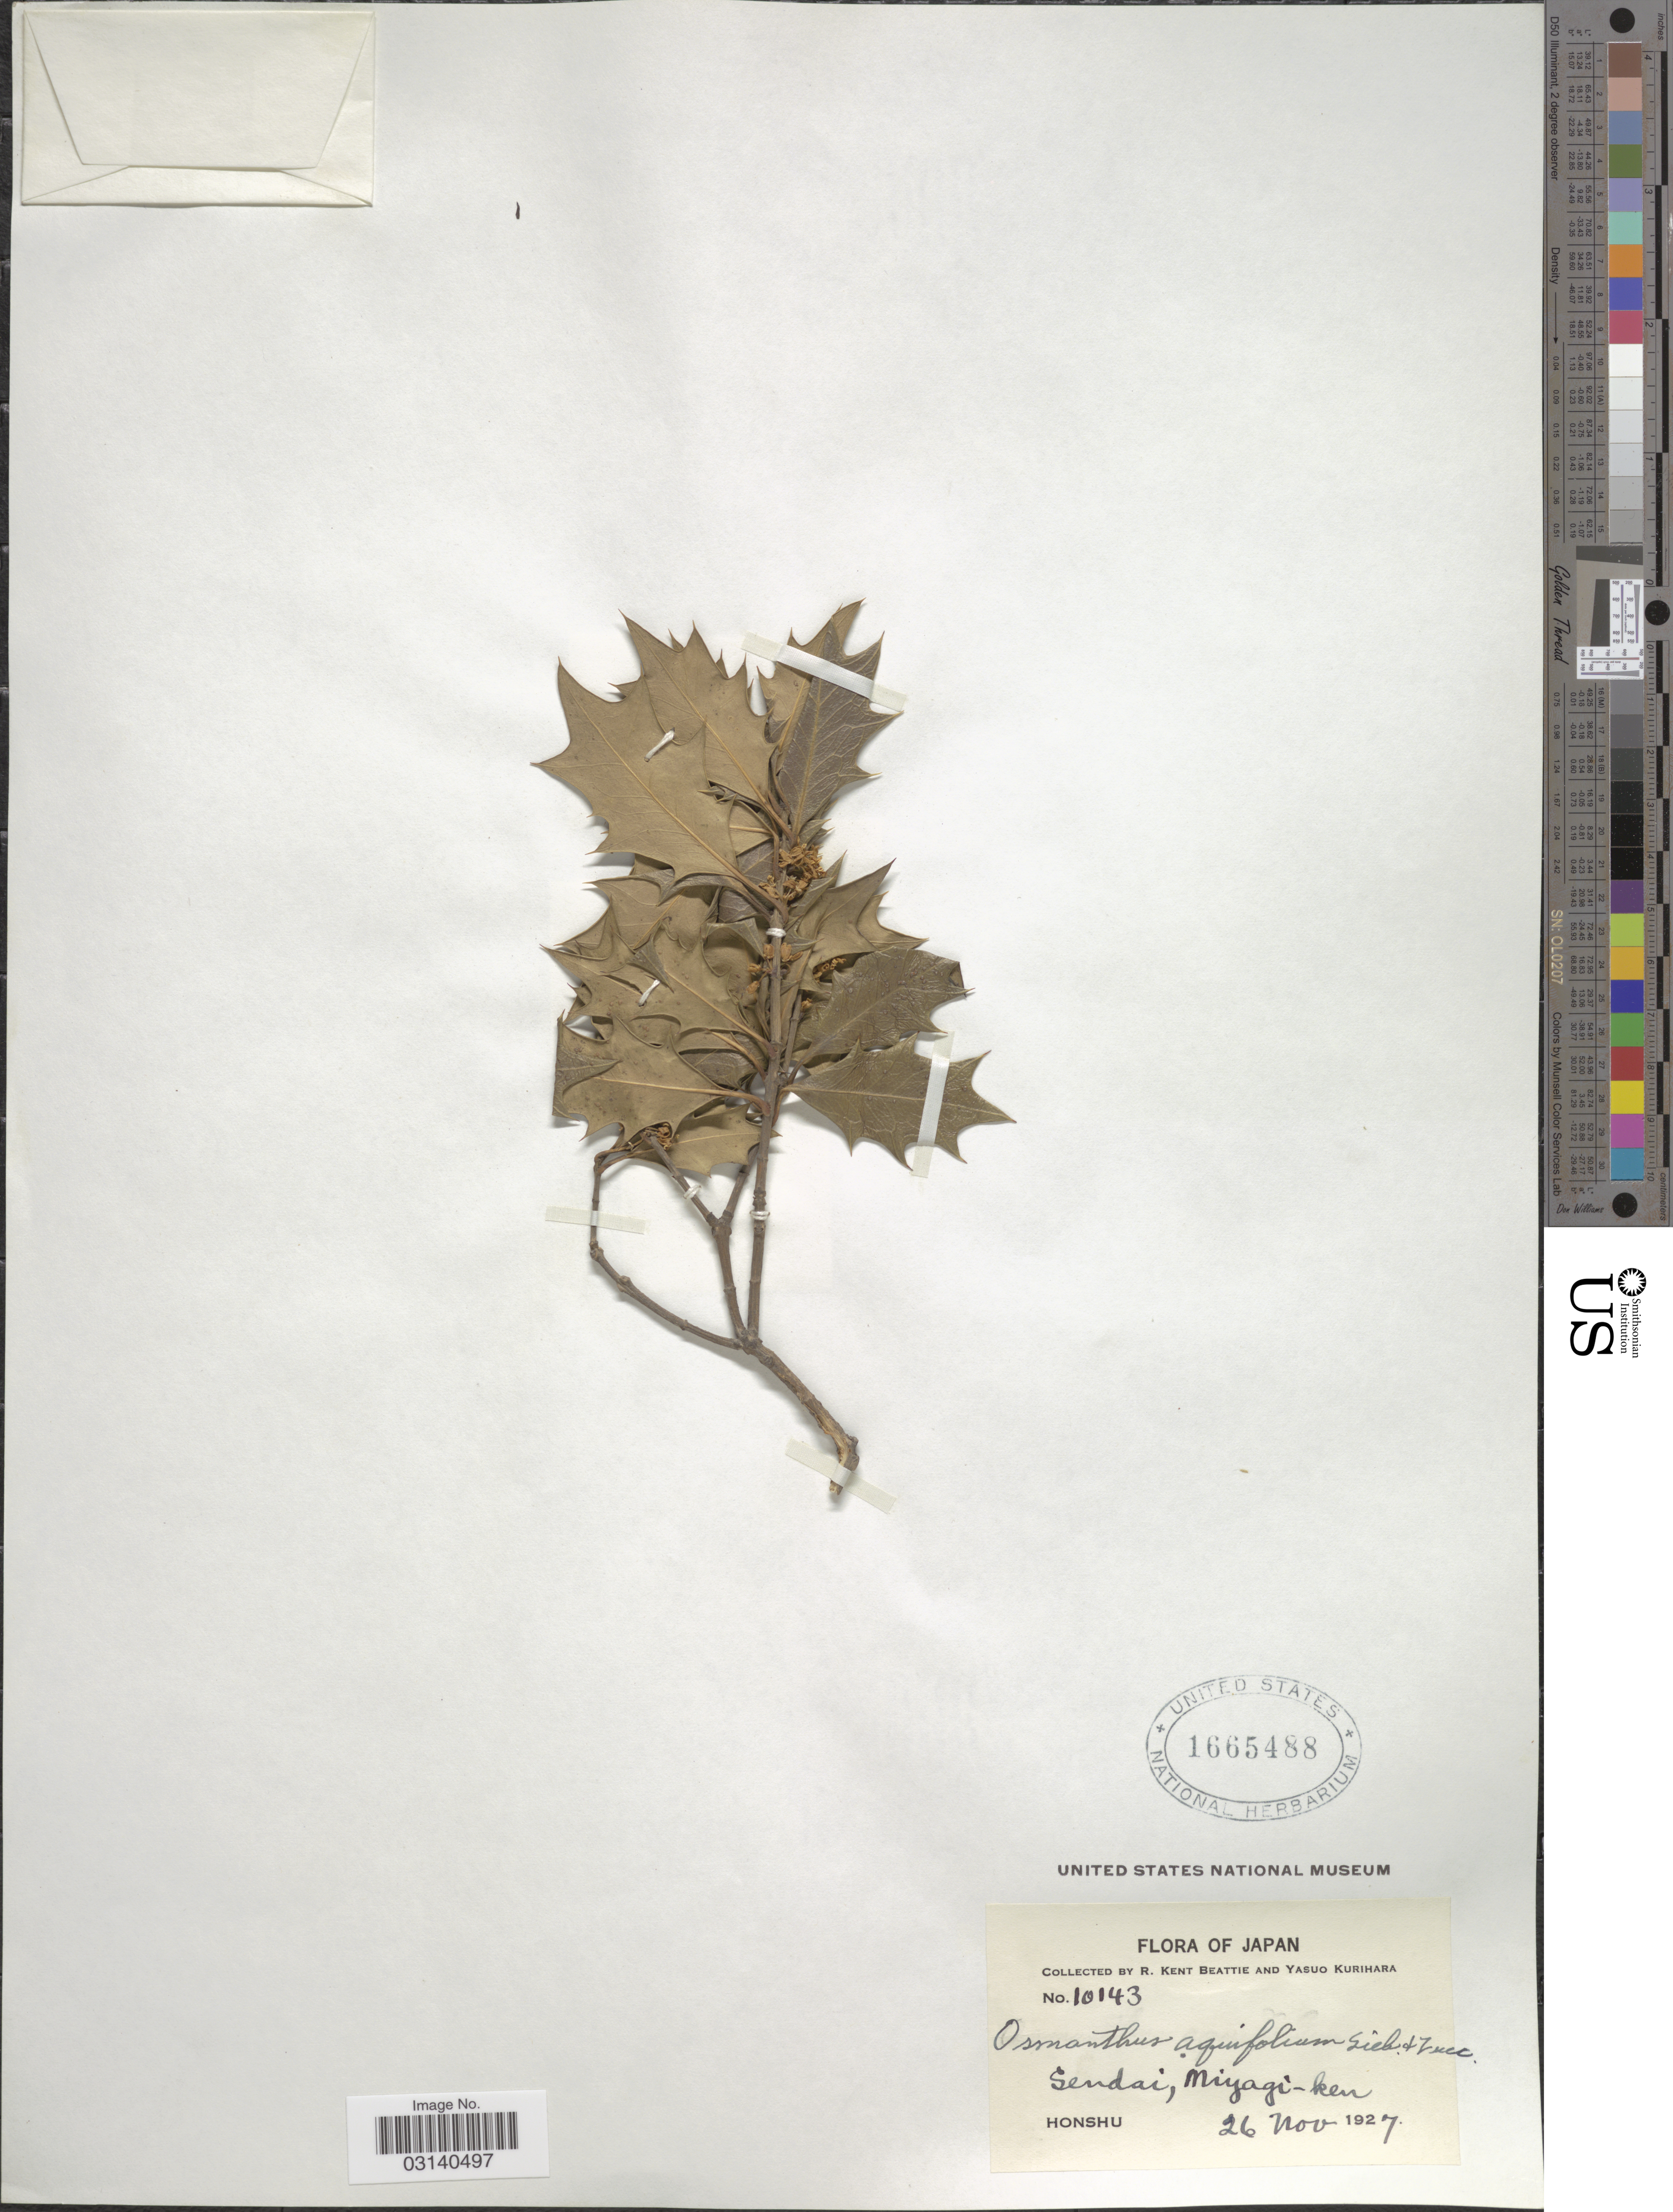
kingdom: Plantae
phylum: Tracheophyta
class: Magnoliopsida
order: Lamiales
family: Oleaceae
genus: Osmanthus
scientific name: Osmanthus aquifolium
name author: (Siebold & Zucc.) J. Dix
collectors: R. K. Beattie & Y. Kurihara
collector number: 10143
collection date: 1927-11-26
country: Japan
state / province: Miyagi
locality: Sendai, Miyagi-ken, Honshu.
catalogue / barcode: US 1665488